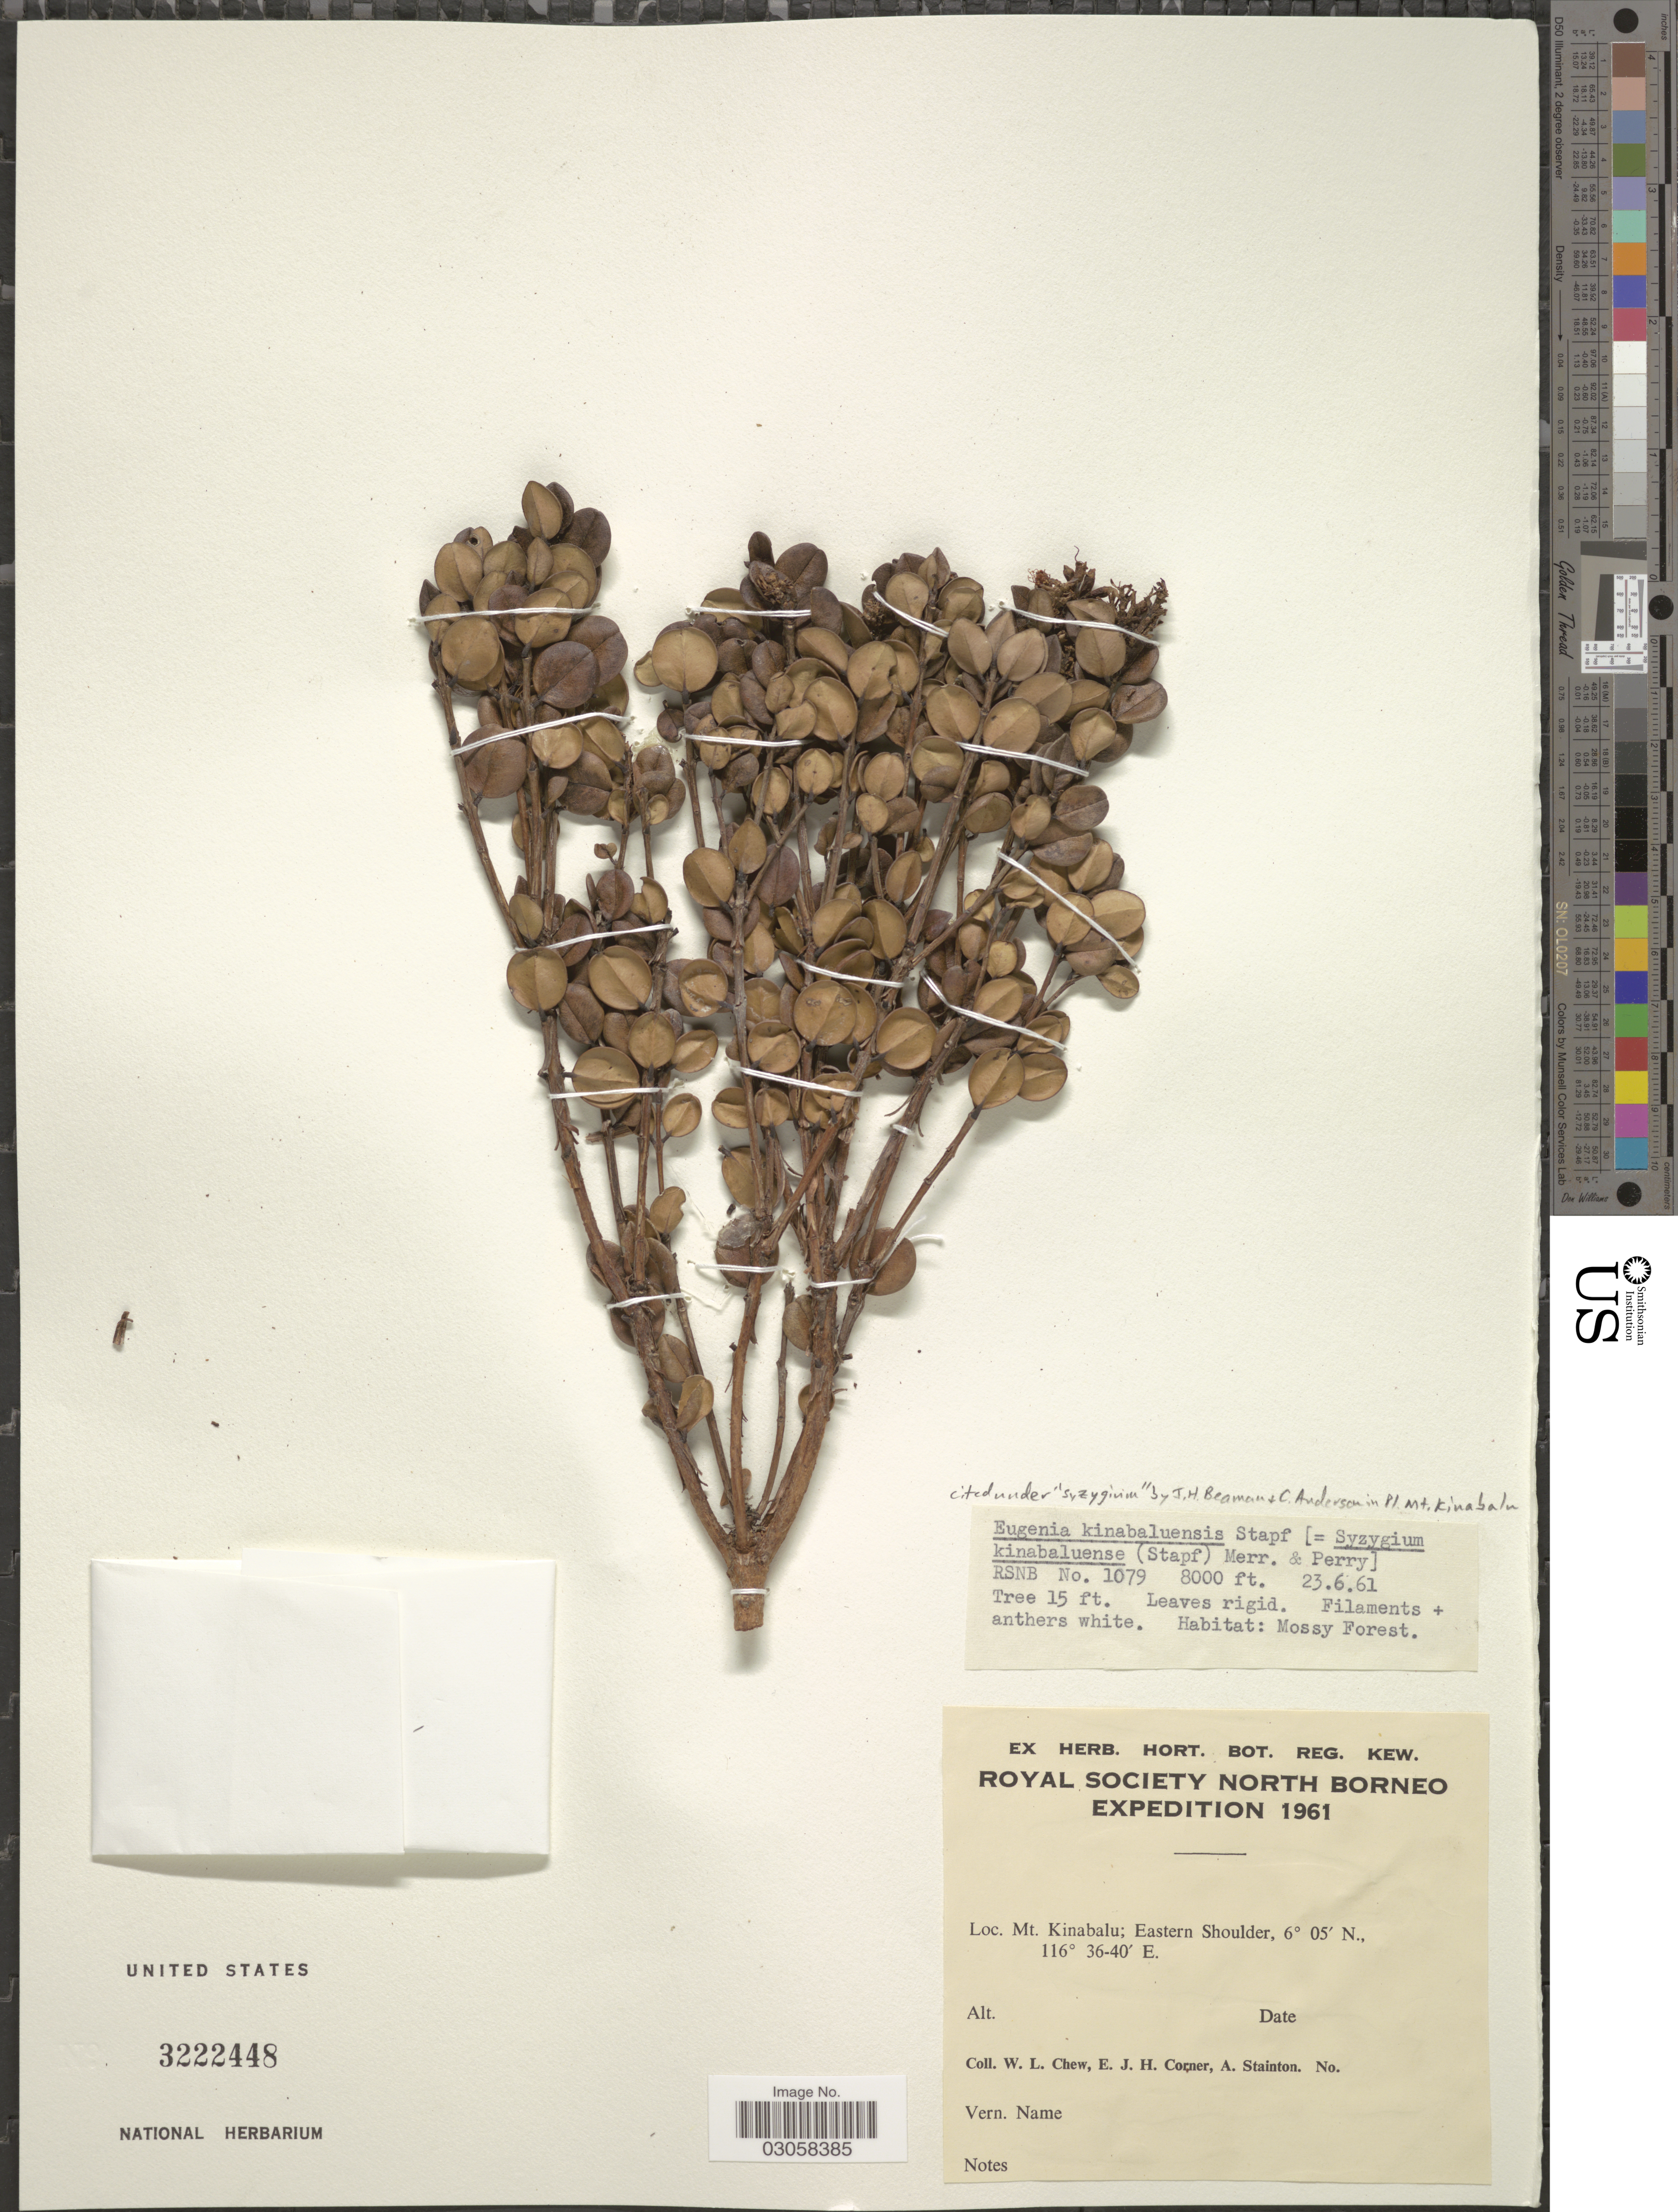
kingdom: Plantae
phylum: Tracheophyta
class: Magnoliopsida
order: Myrtales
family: Myrtaceae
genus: Syzygium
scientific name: Syzygium kinabaluense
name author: (Stapf) Merr. & L.M. Perry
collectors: W. Chew, E. Corner & A. Stainton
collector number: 1079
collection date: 1961-06-23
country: Malaysia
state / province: Sabah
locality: Mossy Forest. Mt. Kinablu: Eastern Shoulder.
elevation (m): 2438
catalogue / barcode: US 3222448